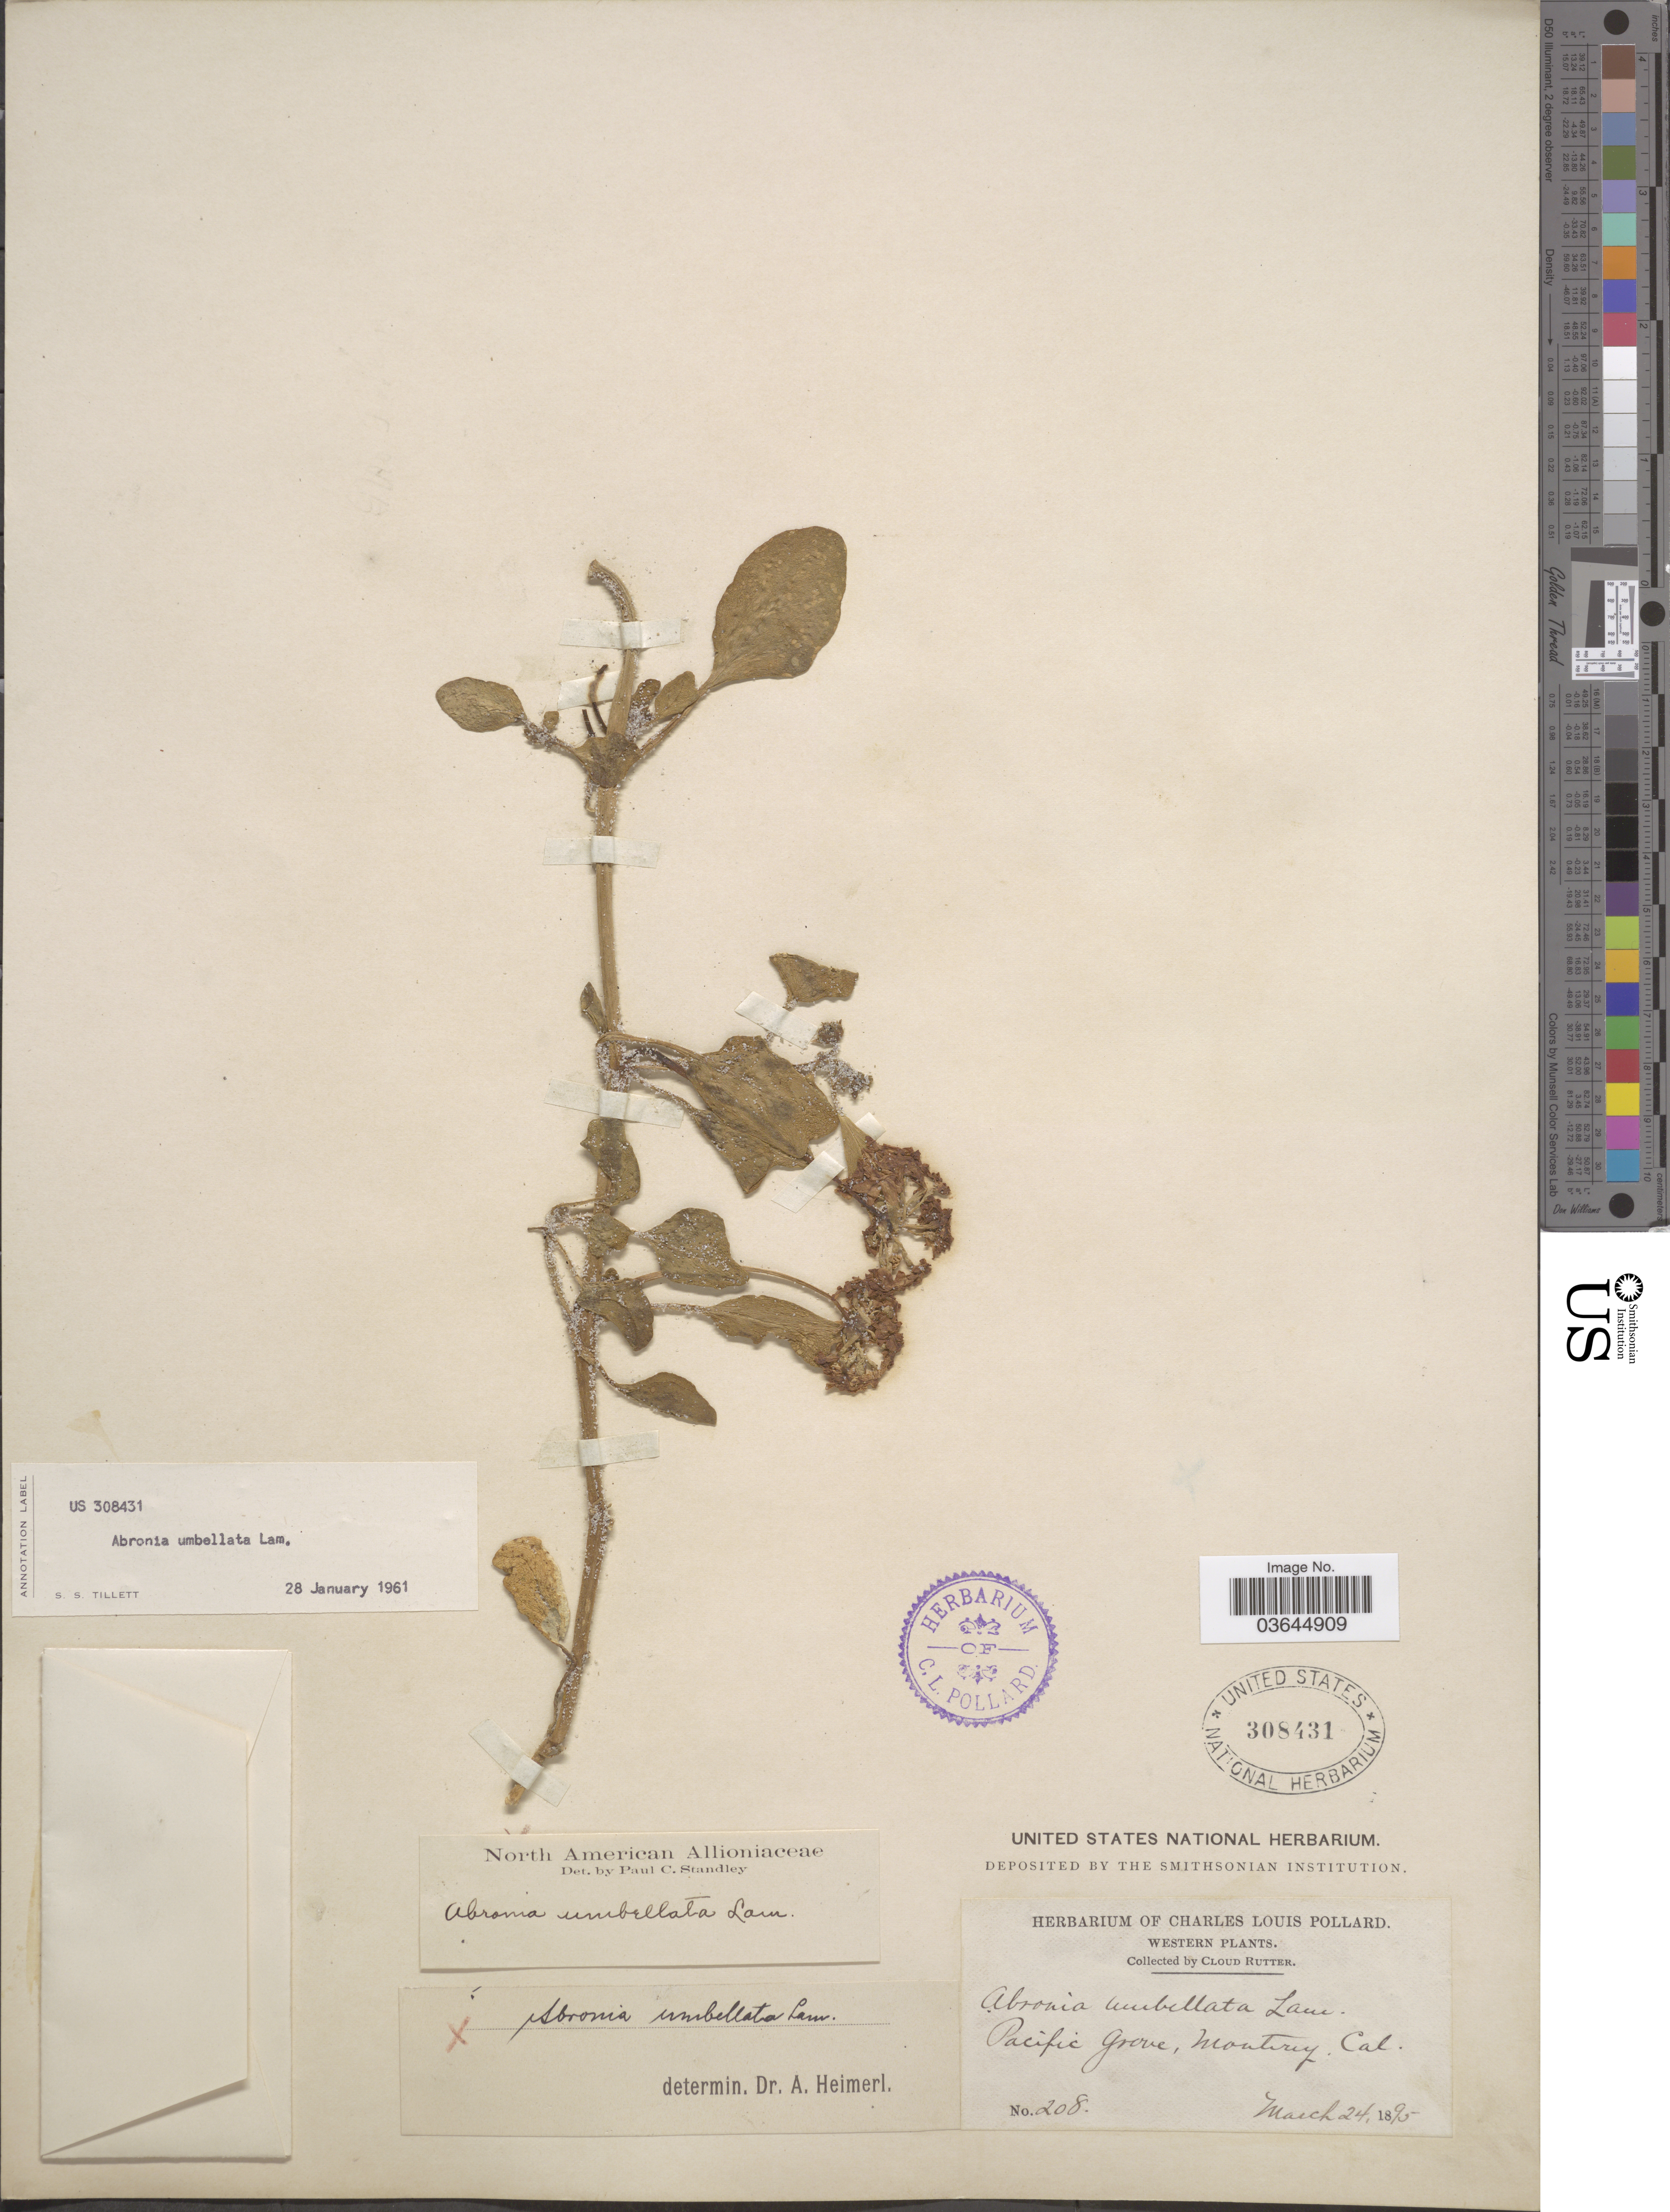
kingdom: Plantae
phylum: Tracheophyta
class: Magnoliopsida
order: Caryophyllales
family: Nyctaginaceae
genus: Abronia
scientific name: Abronia umbellata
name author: Lam.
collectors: C. Rutter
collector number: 208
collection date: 1895-03-24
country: United States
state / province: California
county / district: Monterey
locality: Pacific Grove, Monterey. Western.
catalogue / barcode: US 308431